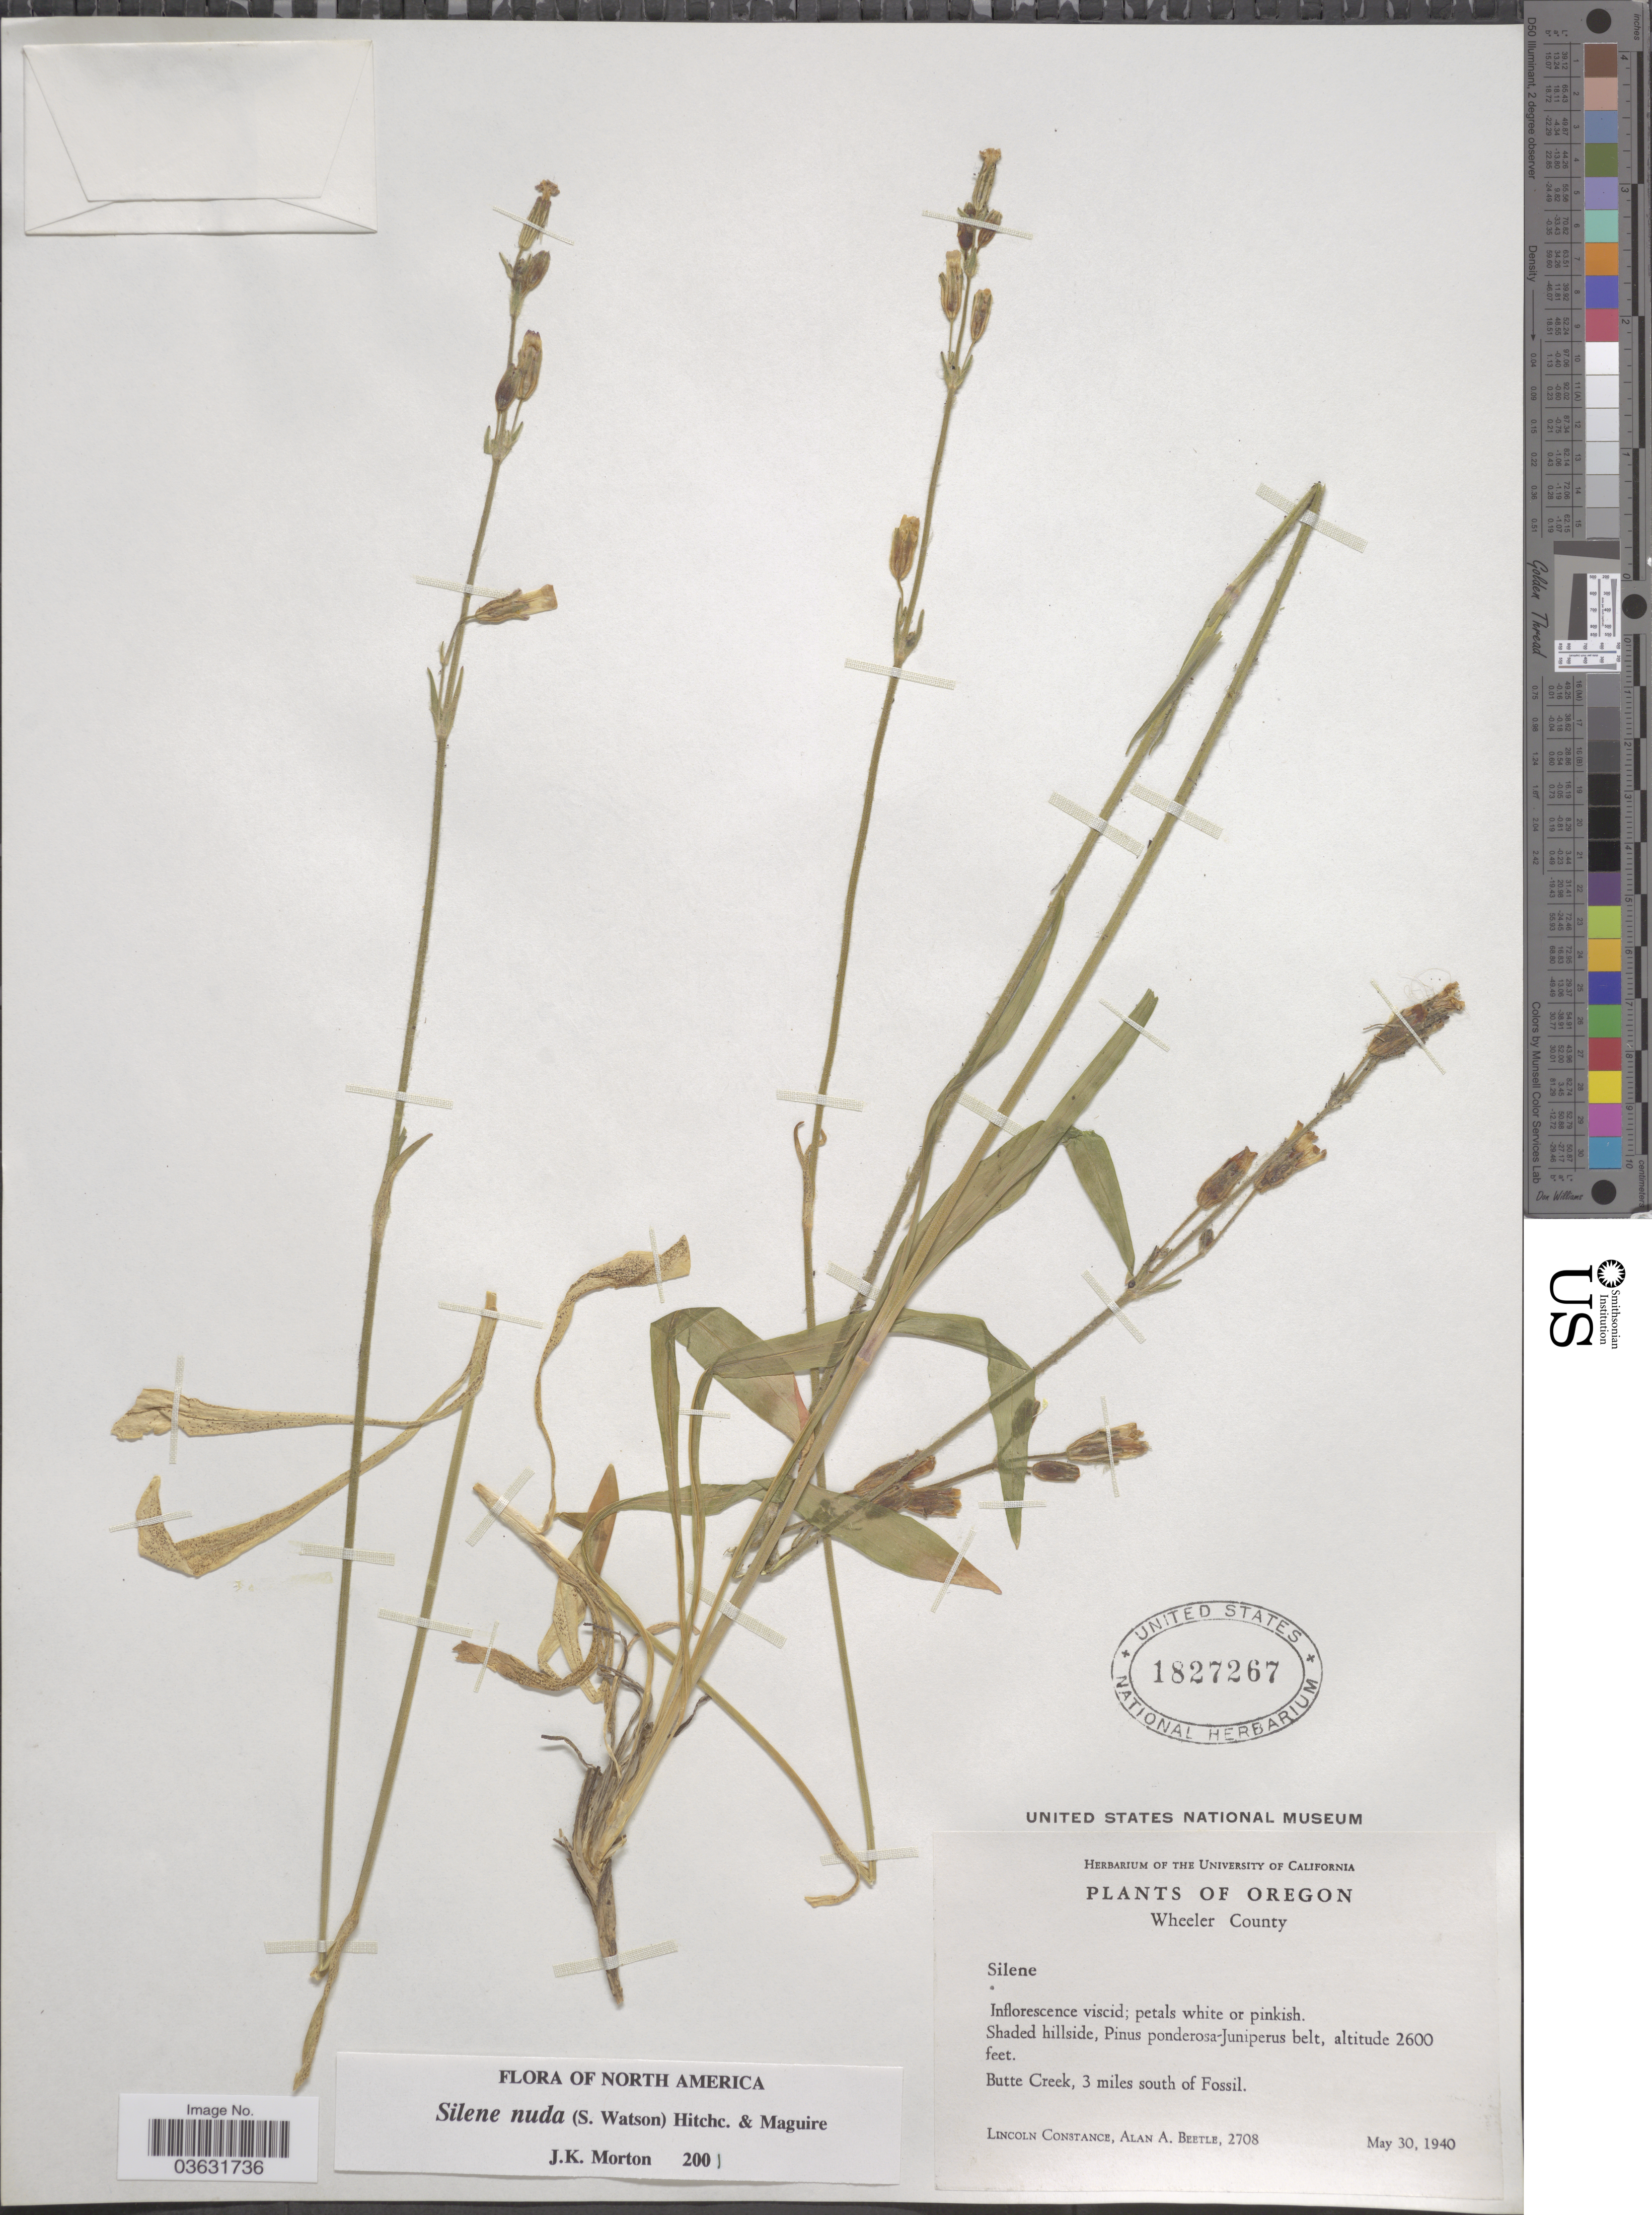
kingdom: Plantae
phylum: Tracheophyta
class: Magnoliopsida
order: Caryophyllales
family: Caryophyllaceae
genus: Silene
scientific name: Silene nuda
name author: (S. Watson) C.L. Hitchc. & Maguire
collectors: L. Constance & A. A. Beetle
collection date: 1940-05-30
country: United States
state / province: Oregon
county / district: Wheeler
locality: Wheeler County. Butte Creek, 3 miles of Fossil.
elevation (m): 792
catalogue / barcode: US 1827267